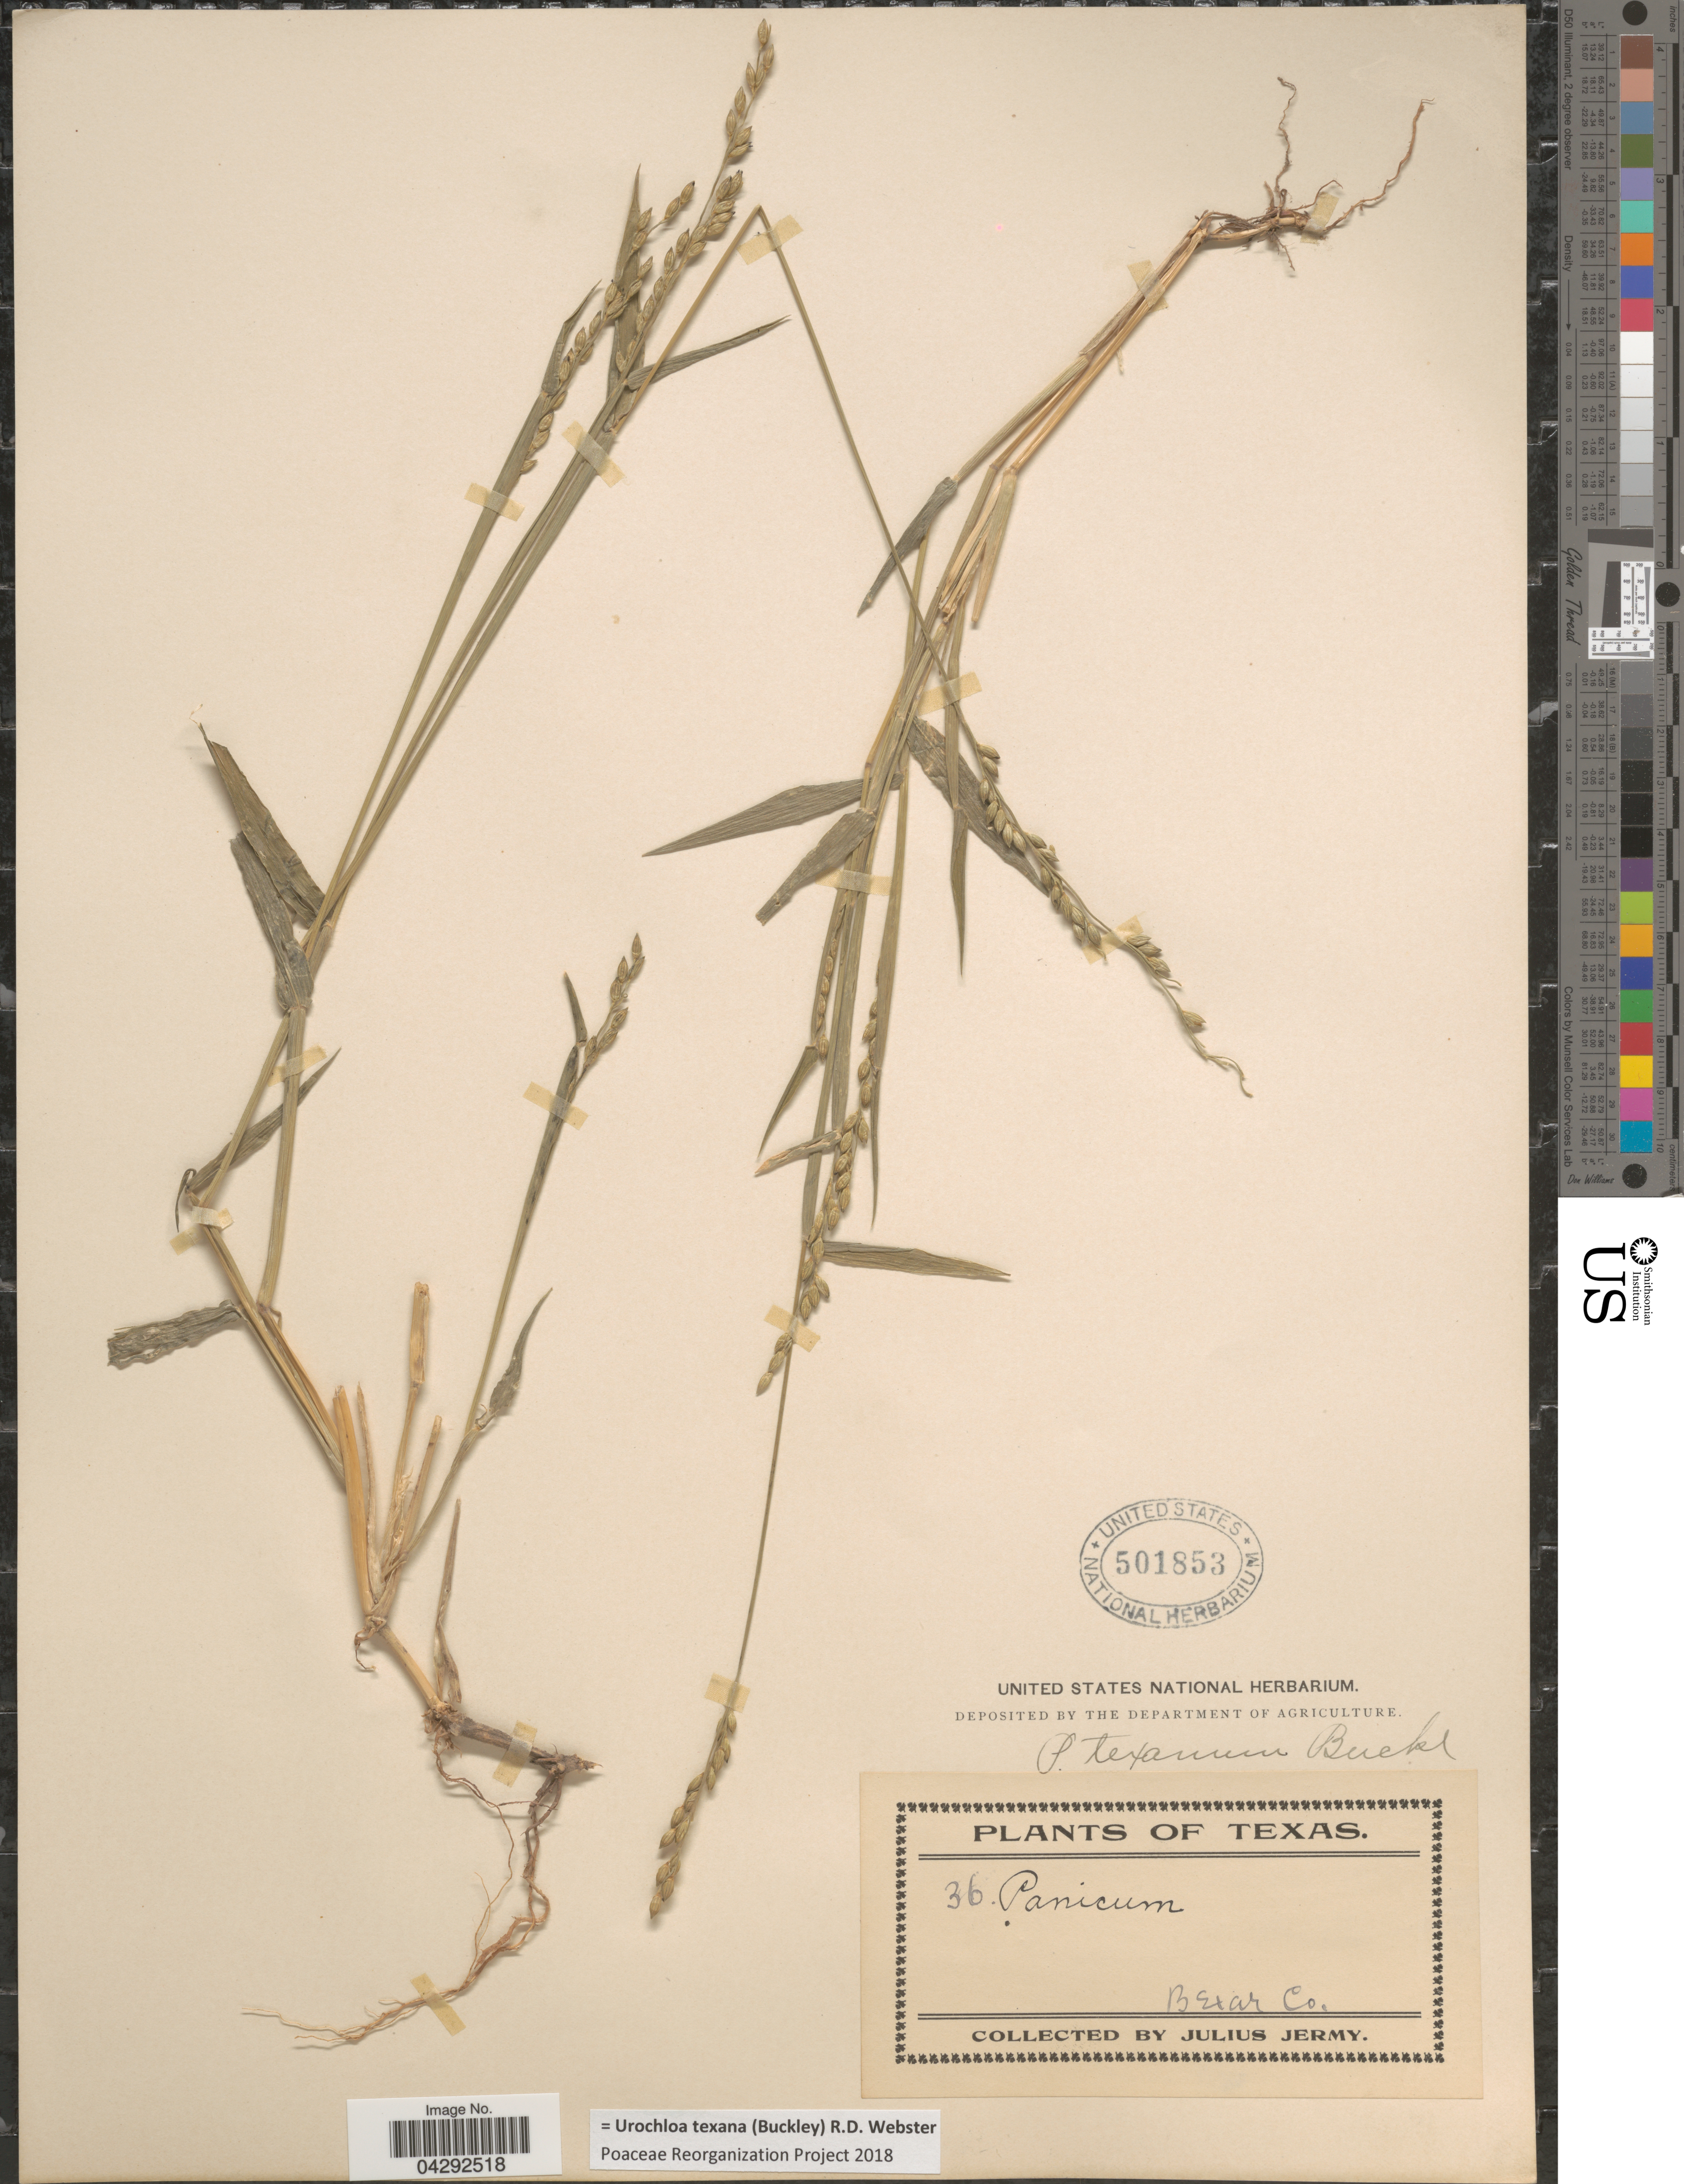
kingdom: Plantae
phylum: Tracheophyta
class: Liliopsida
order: Poales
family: Poaceae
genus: Urochloa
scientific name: Urochloa texana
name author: (Buckley) R.D. Webster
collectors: J. Henry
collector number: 36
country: United States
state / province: Texas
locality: Bexar Co.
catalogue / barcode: US 501853